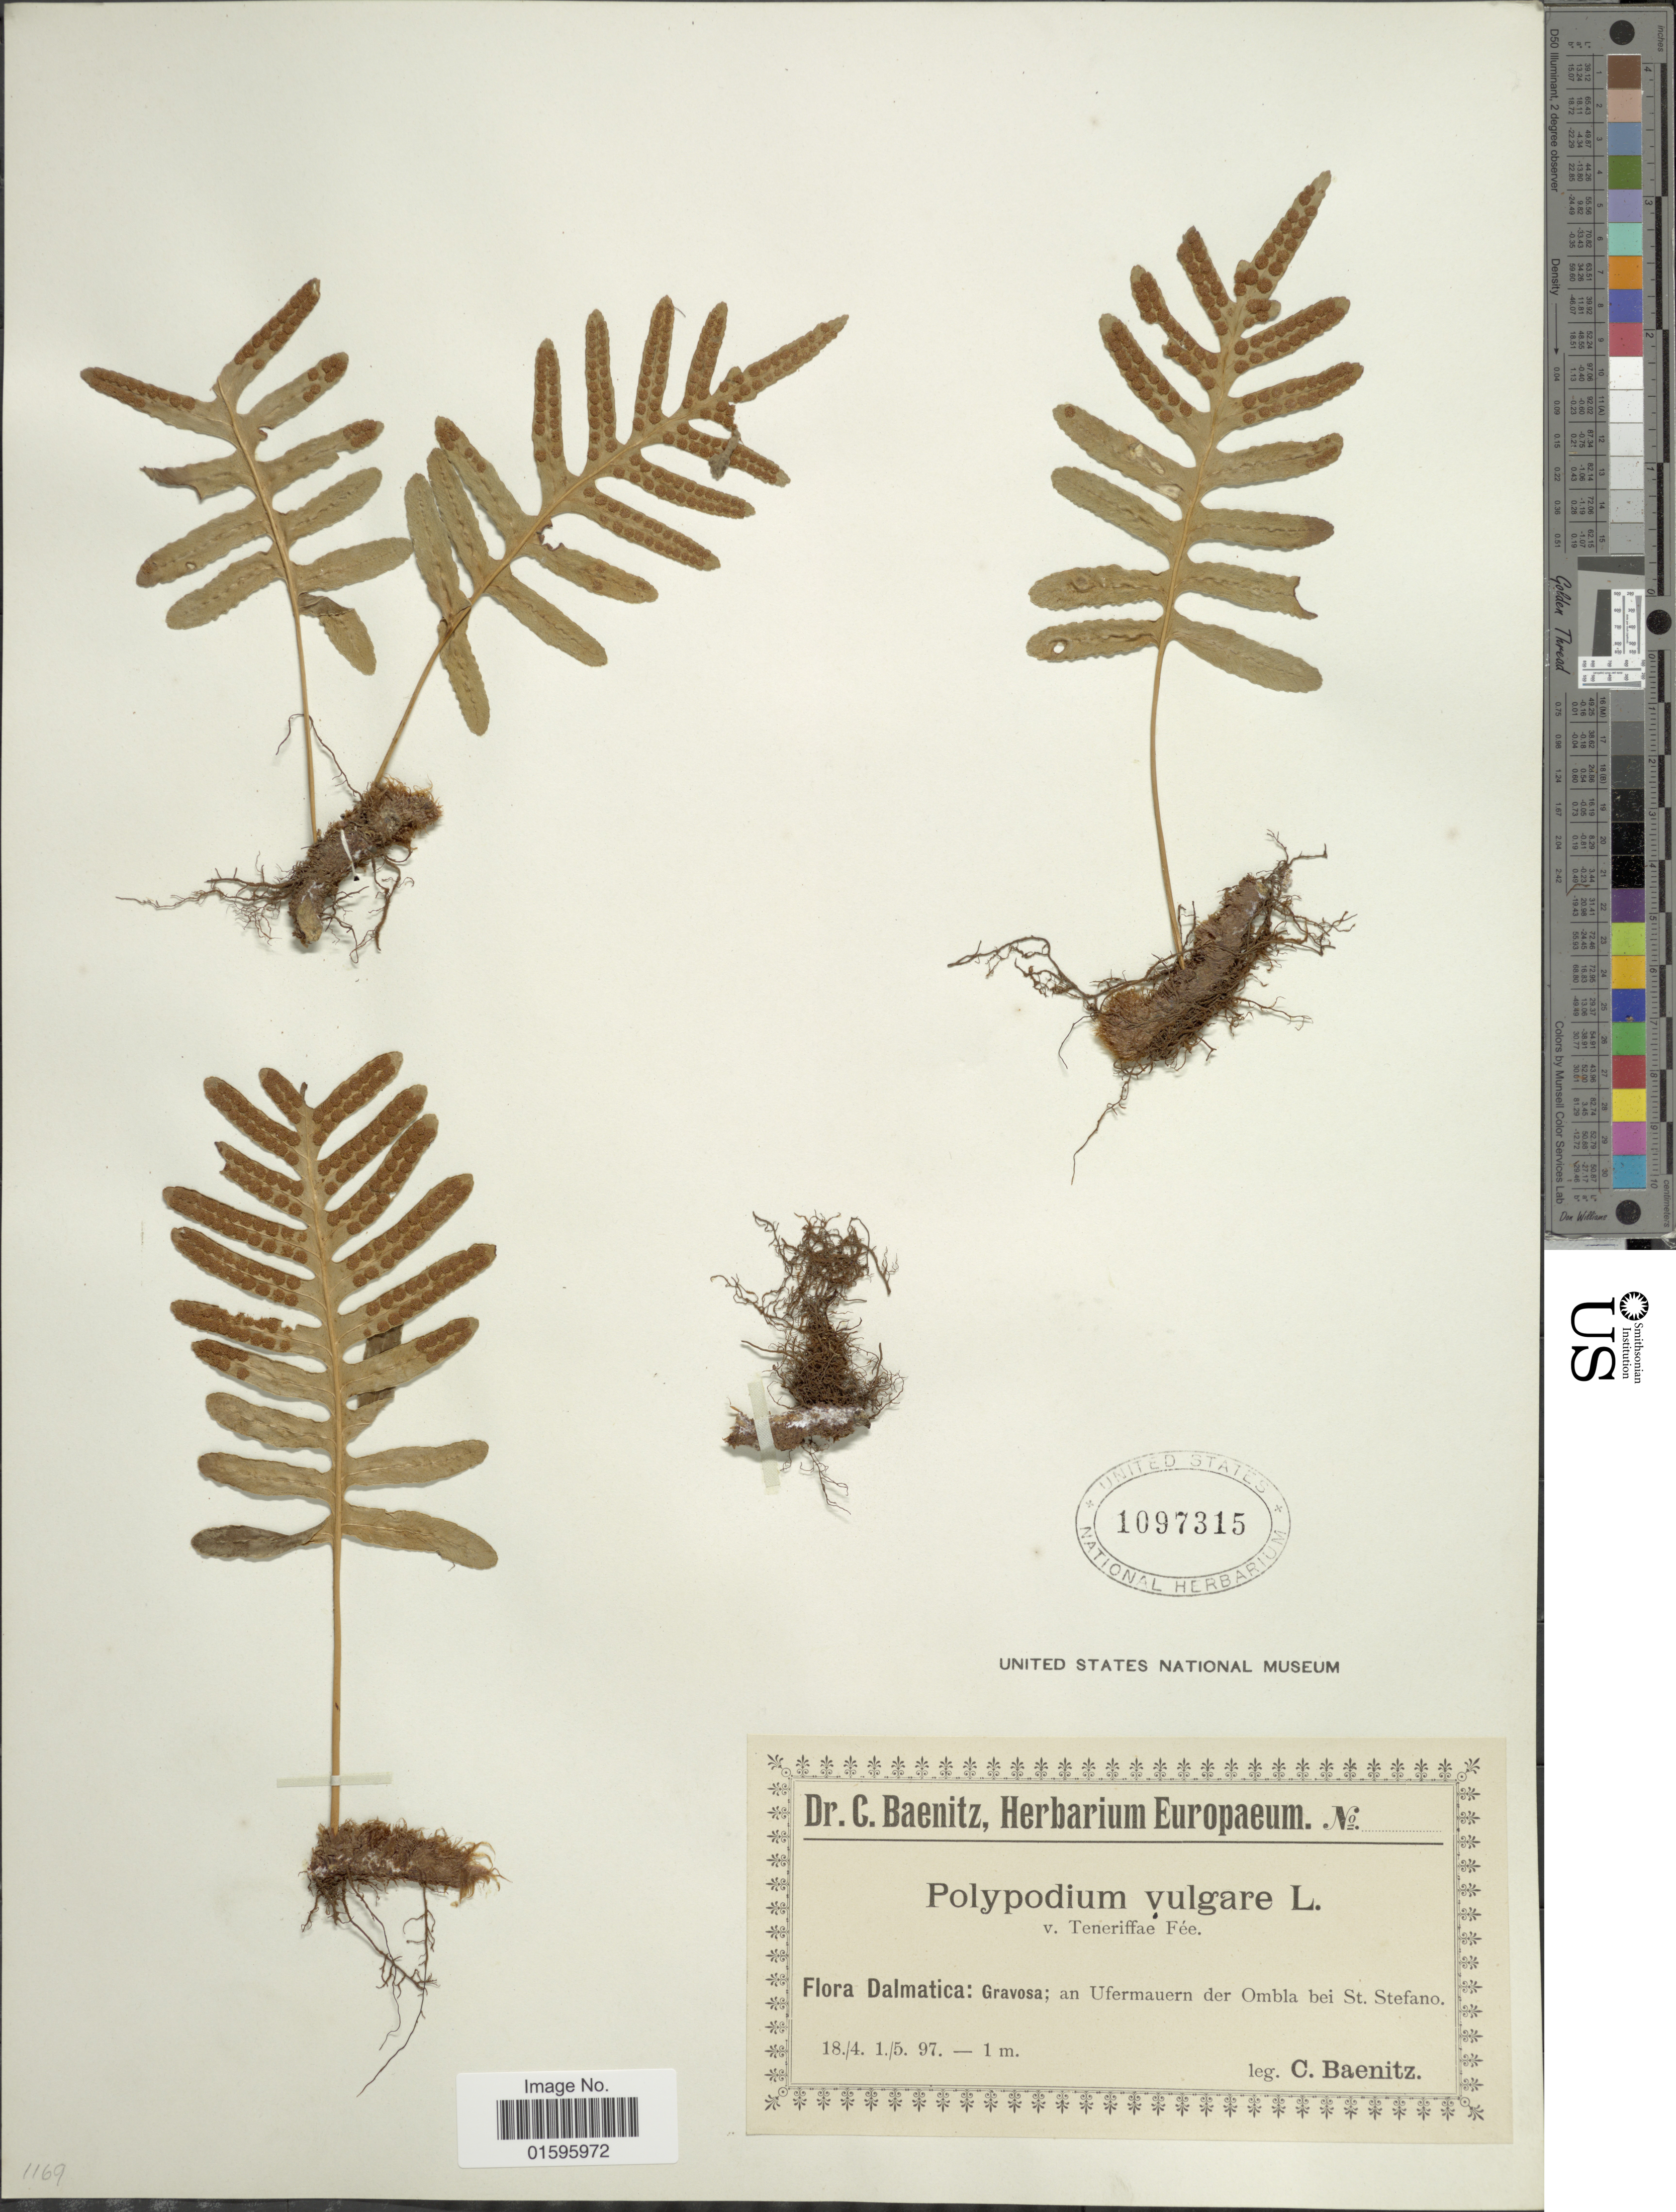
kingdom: Plantae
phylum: Tracheophyta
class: Polypodiopsida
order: Polypodiales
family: Polypodiaceae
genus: Polypodium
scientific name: Polypodium vulgare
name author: L.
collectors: C. G. Baenitz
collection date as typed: Transcribed d/m/y: 18/4/97 to 1/5/97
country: Croatia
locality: Dalmatica: Gravosa; an Ufermauern der Ombla bei St. Stefano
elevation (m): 1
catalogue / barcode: US 1097315